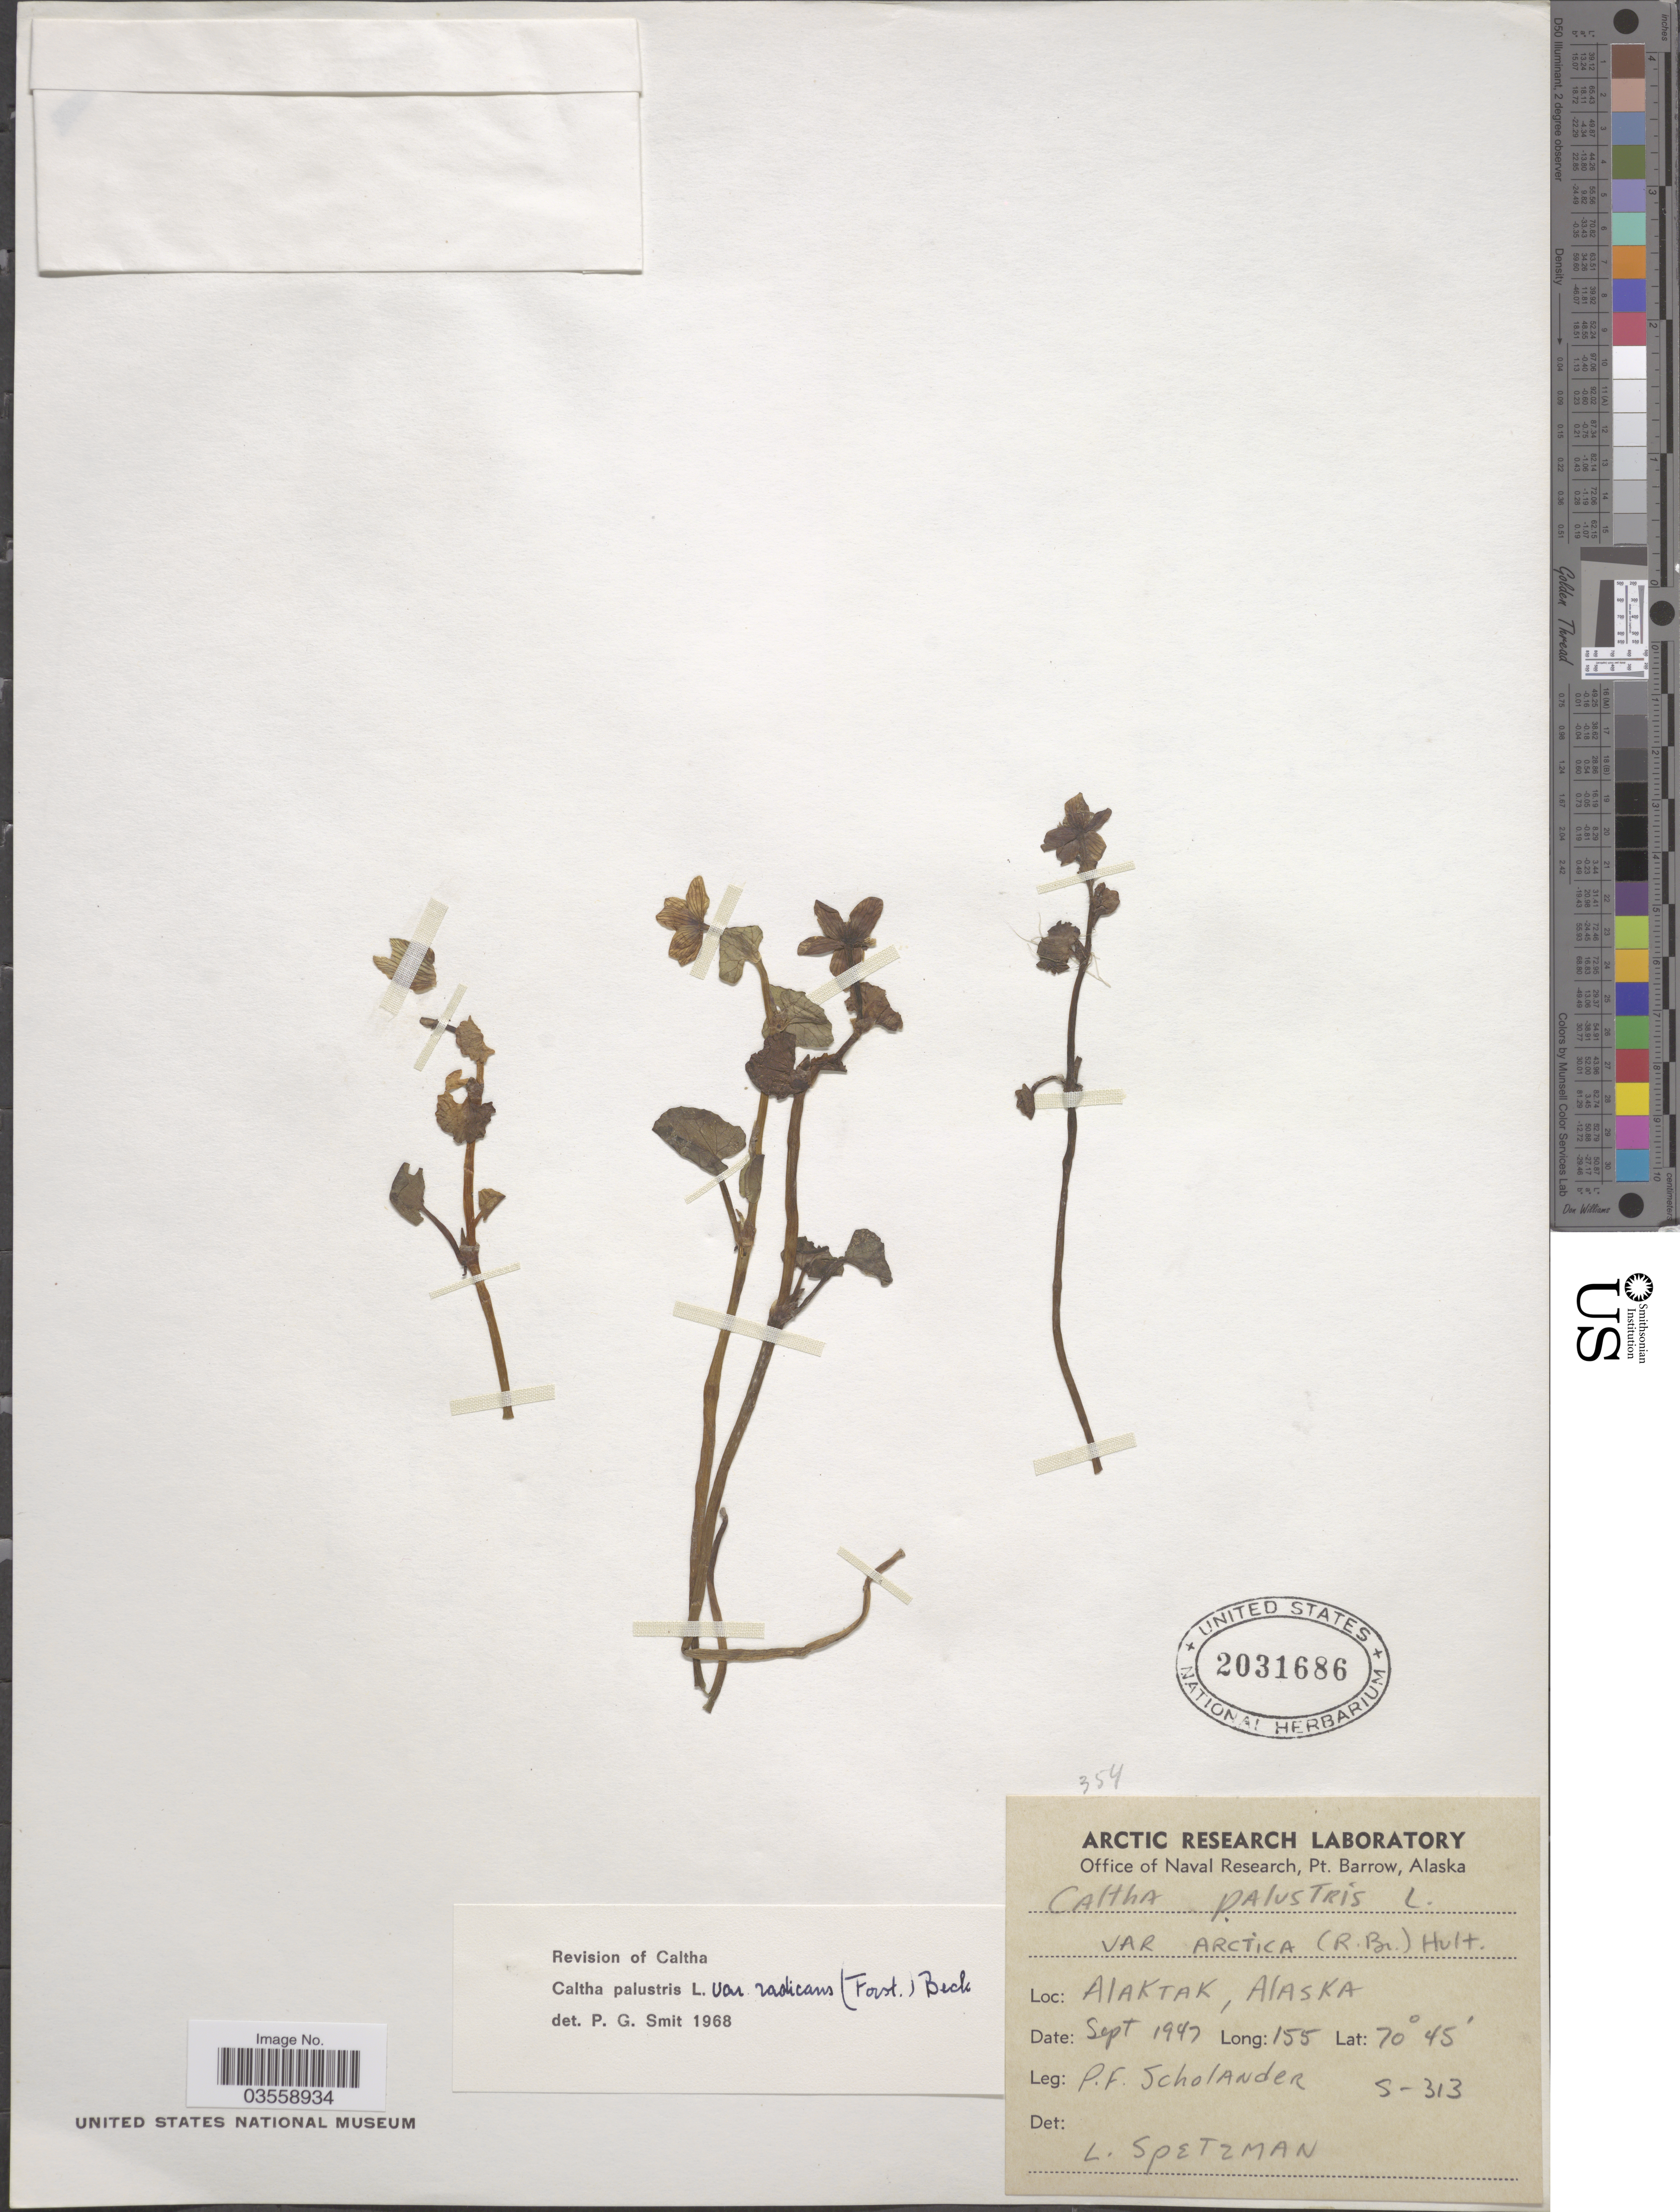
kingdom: Plantae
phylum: Tracheophyta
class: Magnoliopsida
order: Ranunculales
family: Ranunculaceae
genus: Caltha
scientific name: Caltha palustris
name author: L.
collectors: P. Scholander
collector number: S-313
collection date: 1947-09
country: United States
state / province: Alaska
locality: Alaktak.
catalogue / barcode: US 2031686